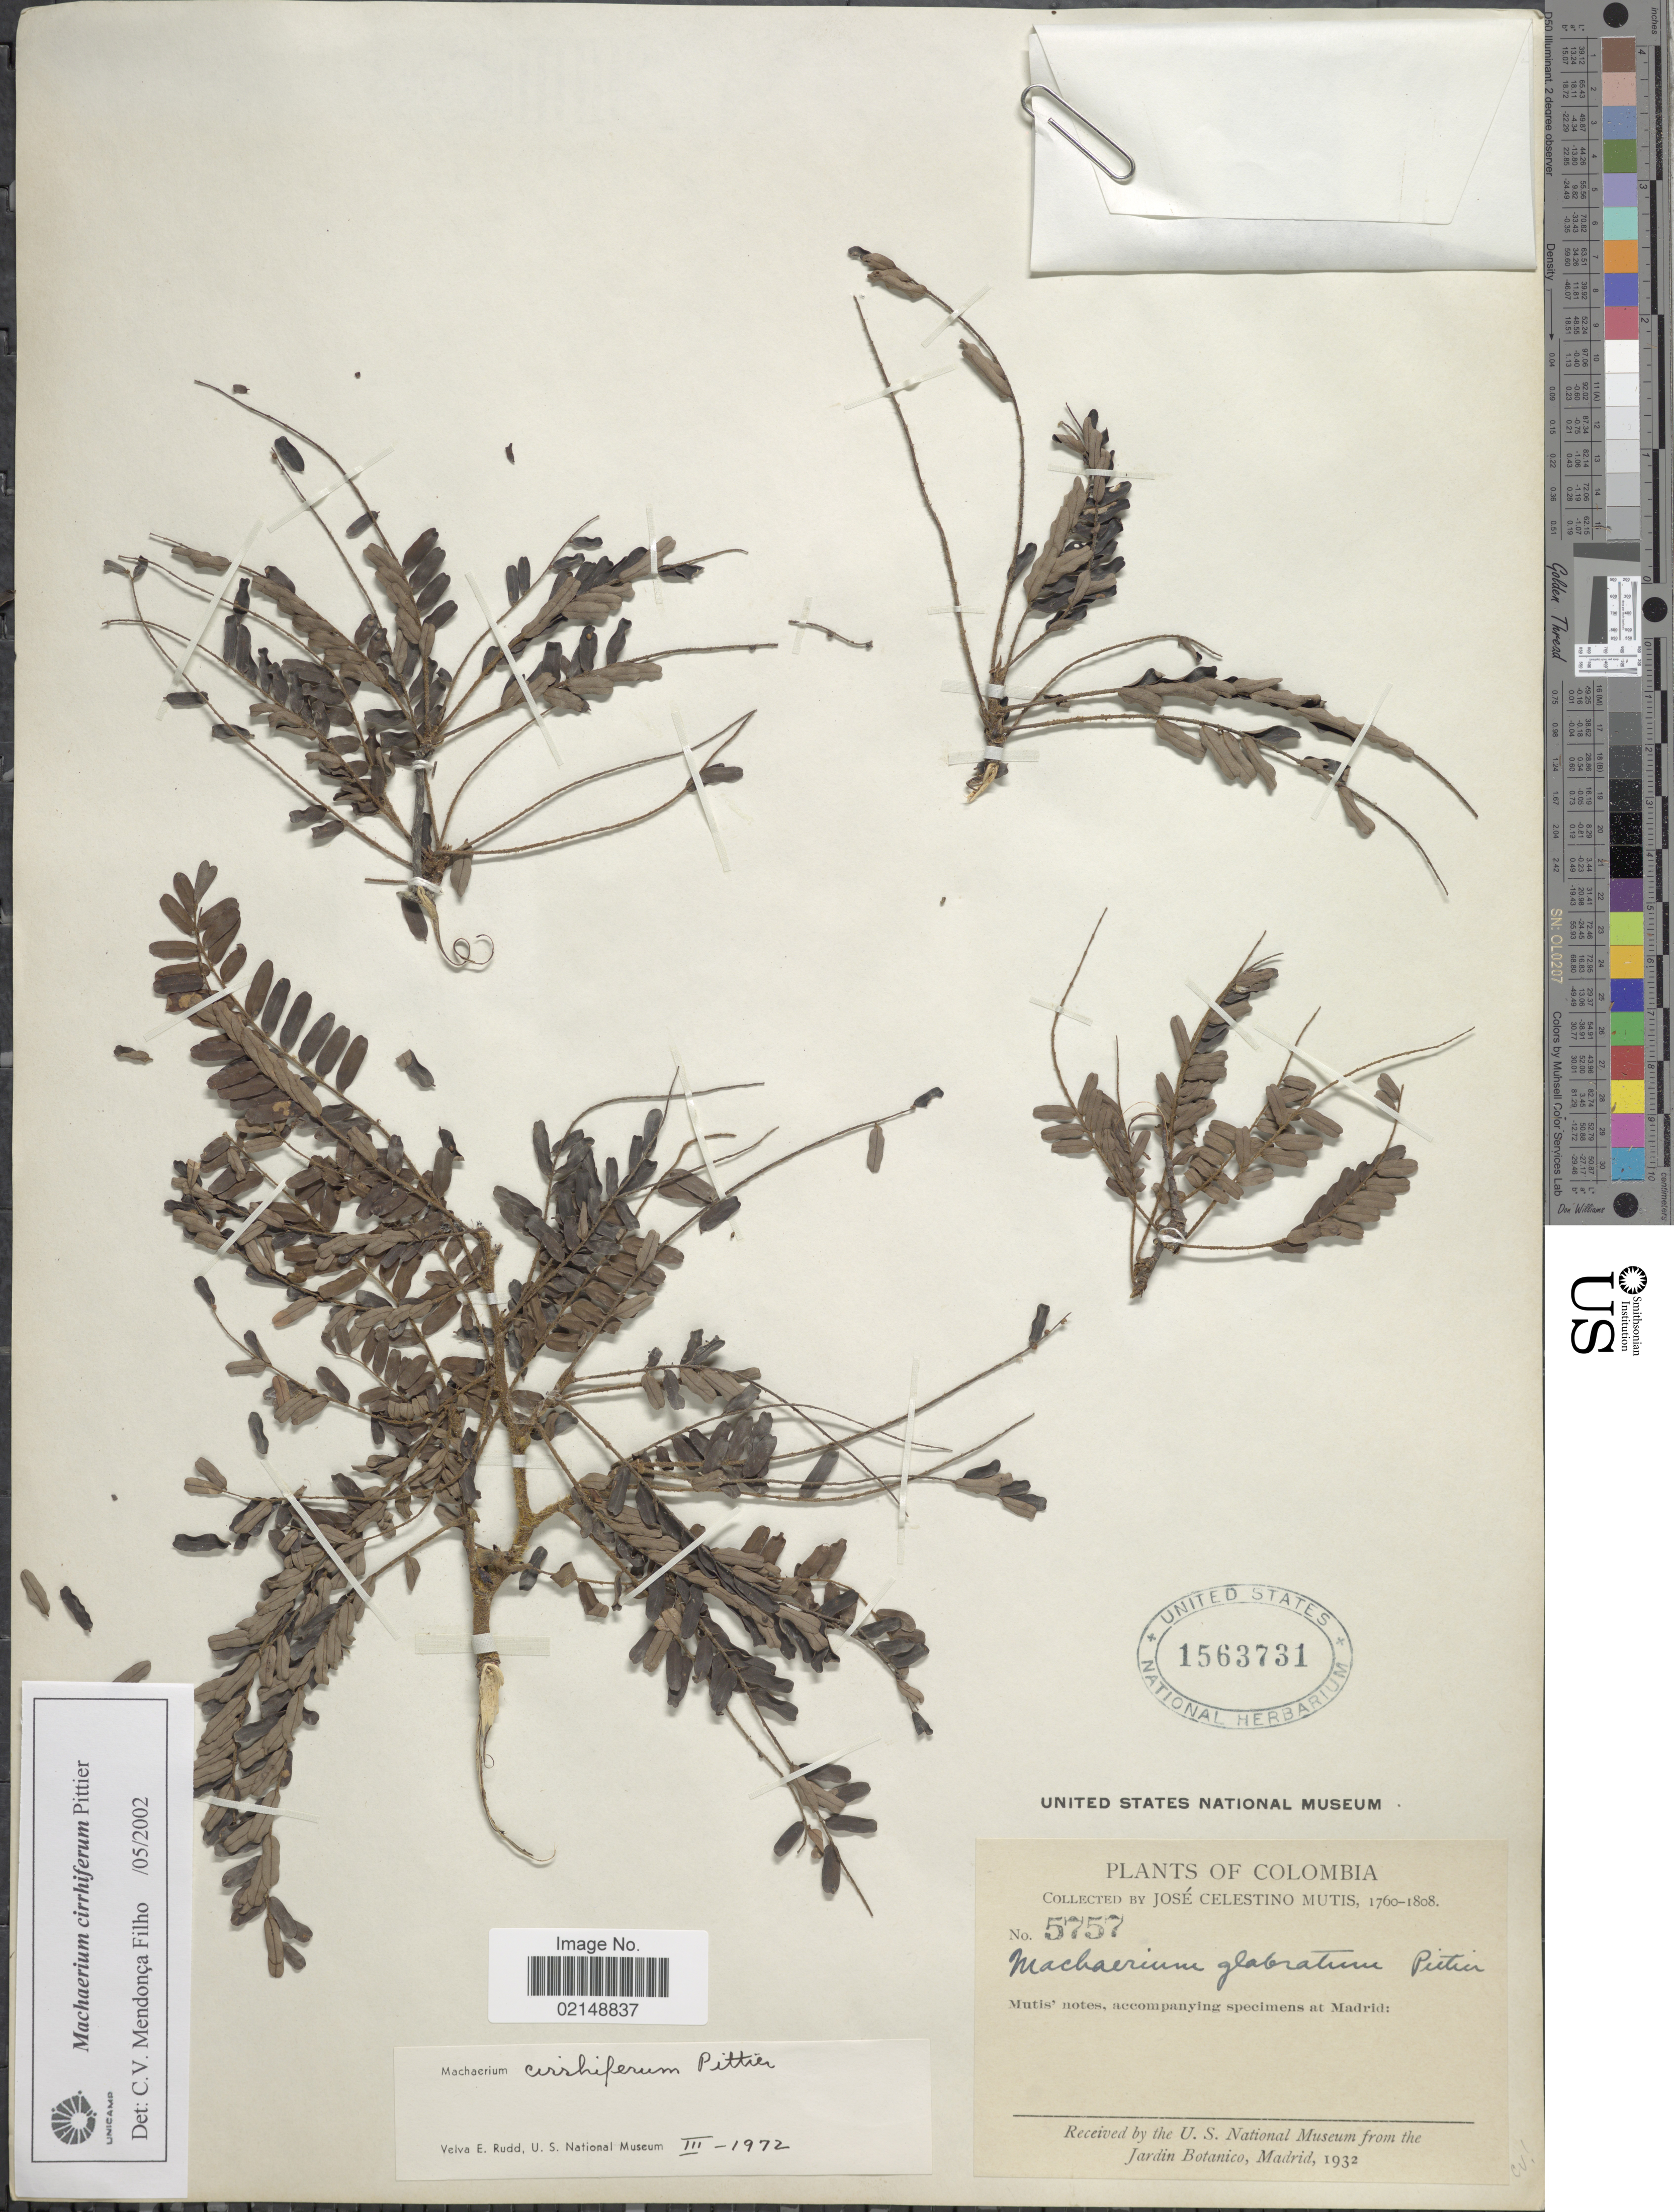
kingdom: Plantae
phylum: Tracheophyta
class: Magnoliopsida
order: Fabales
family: Fabaceae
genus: Machaerium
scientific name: Machaerium cirrhiferum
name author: Pittier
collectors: J. C. B. Mutis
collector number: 5757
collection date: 1760/1808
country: Colombia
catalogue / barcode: US 1563731